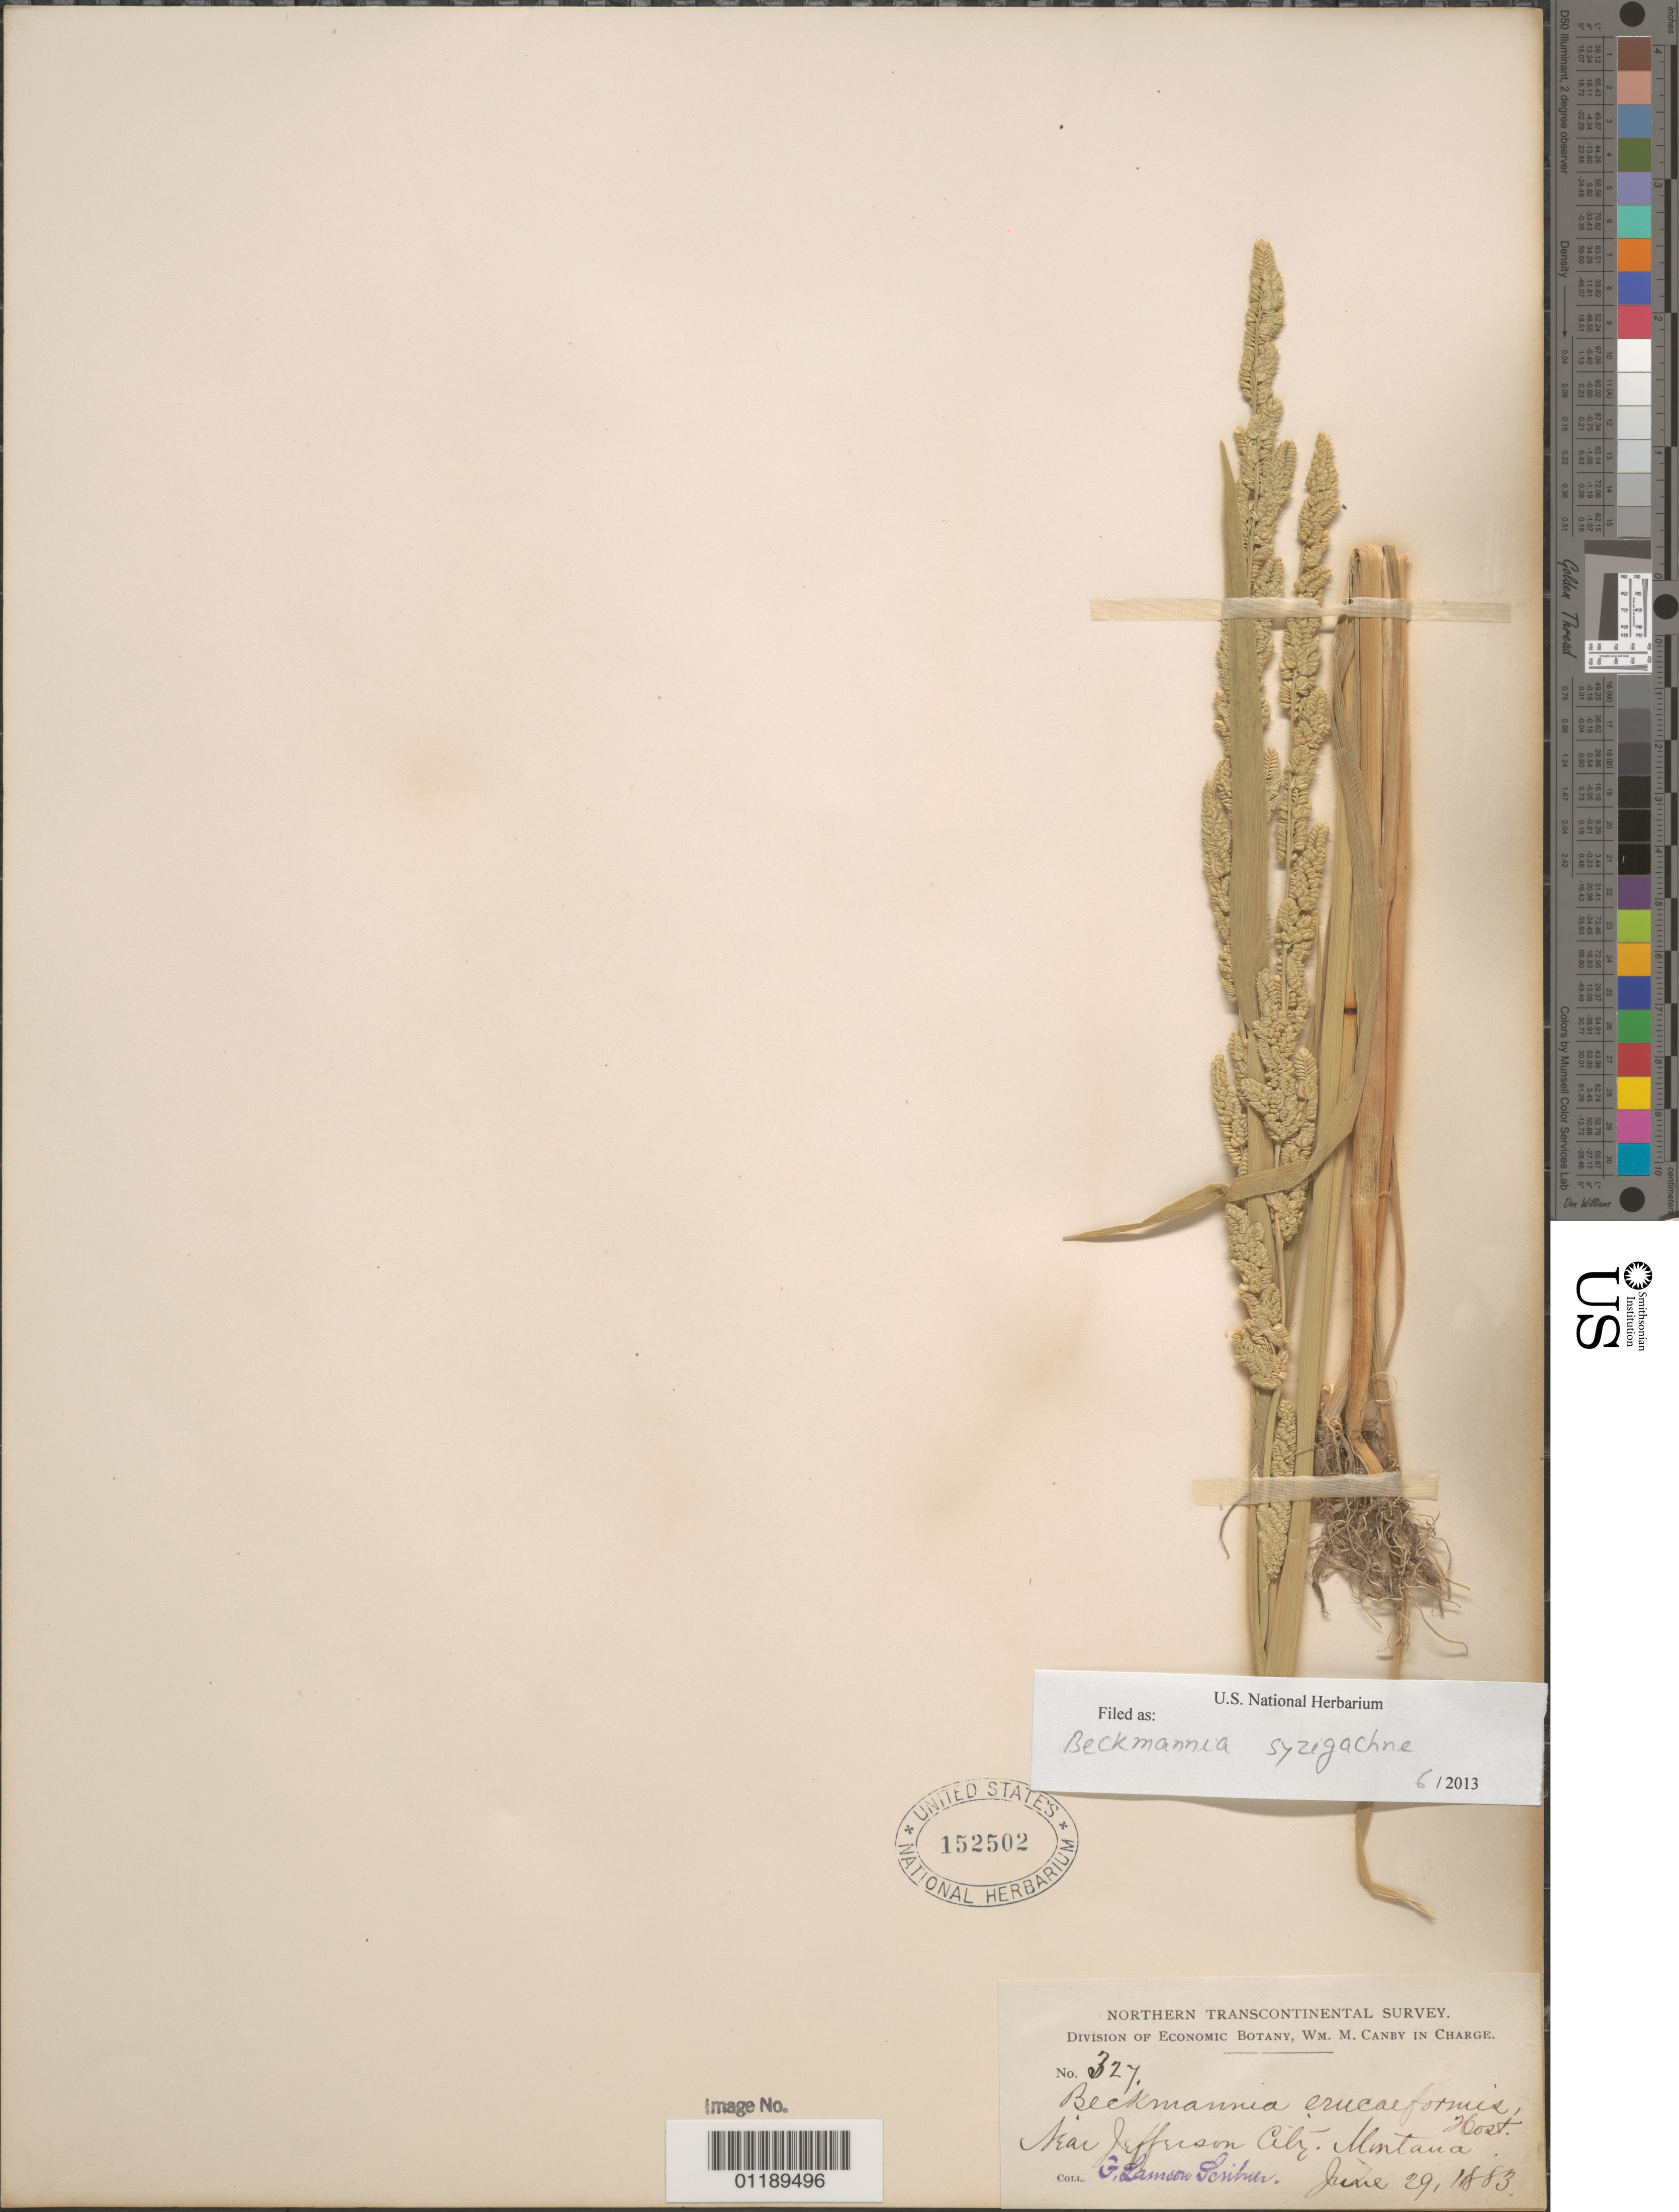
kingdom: Plantae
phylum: Tracheophyta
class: Liliopsida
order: Poales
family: Poaceae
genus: Beckmannia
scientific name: Beckmannia syzigachne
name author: (Steud.) Fernald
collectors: F. L. Scribner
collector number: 327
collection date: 1883-06-29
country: United States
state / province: Montana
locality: Near Jefferson City.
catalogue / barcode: US 152502